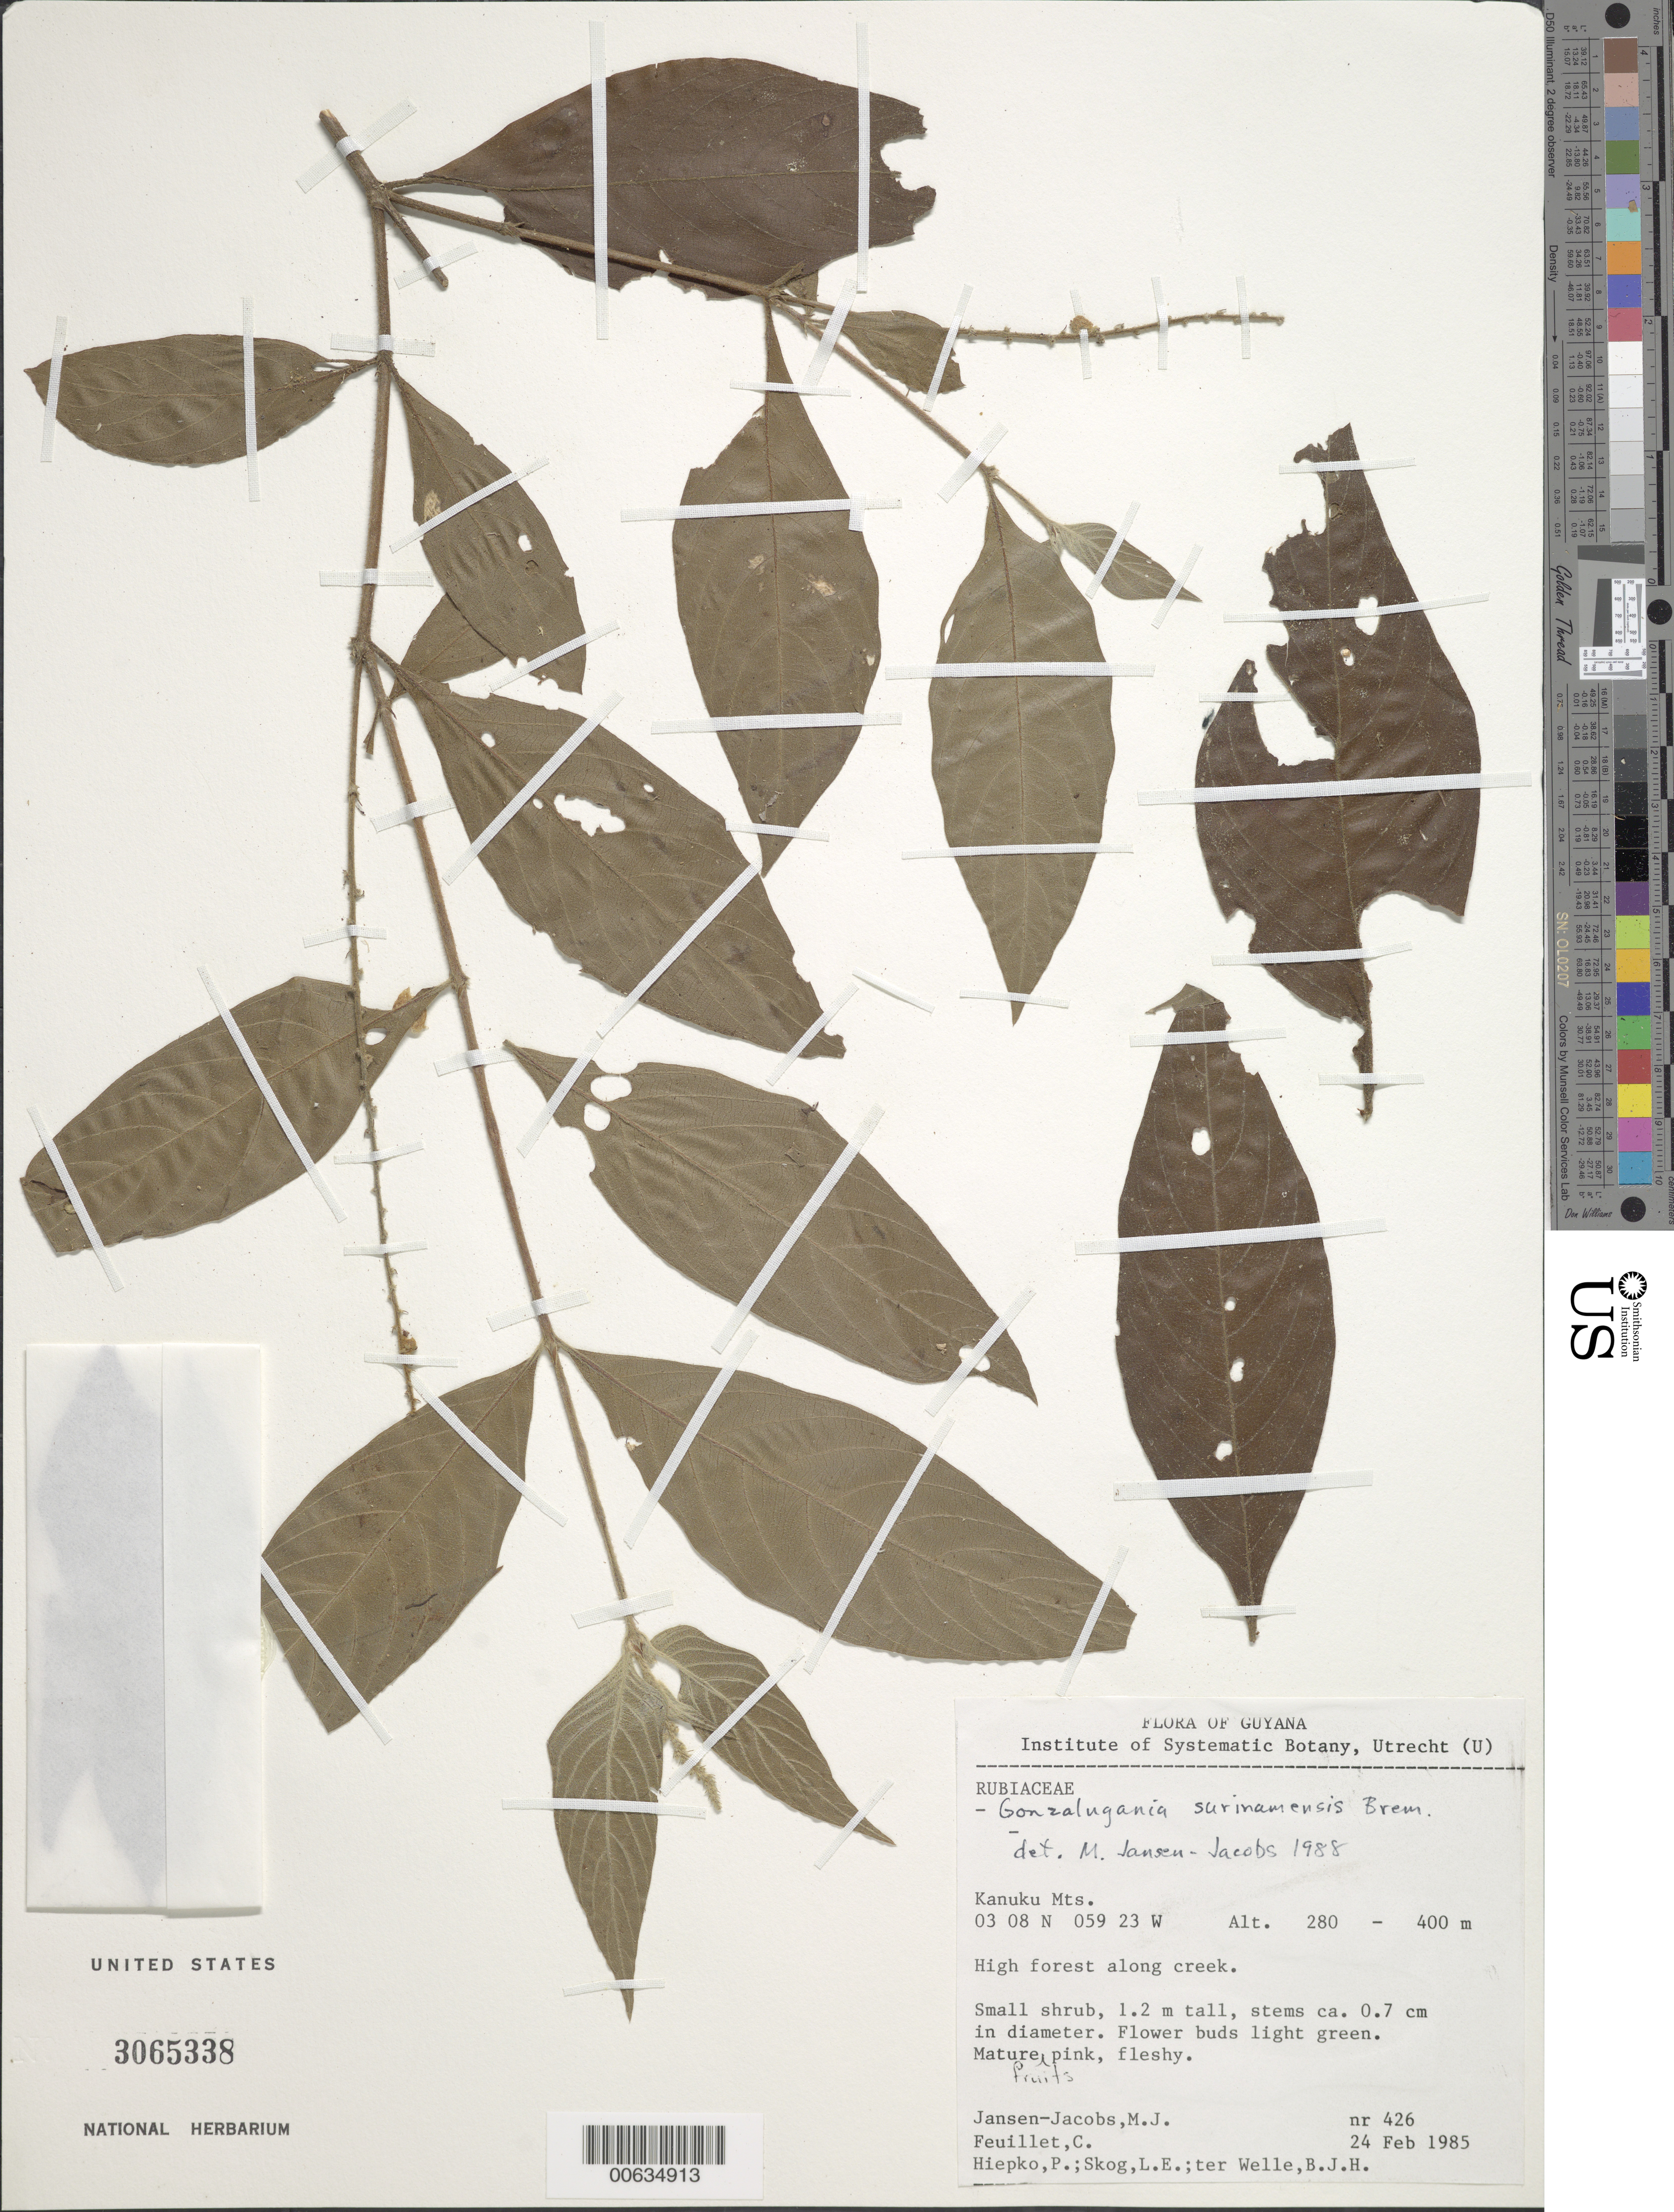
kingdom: Plantae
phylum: Tracheophyta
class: Magnoliopsida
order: Gentianales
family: Rubiaceae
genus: Gonzalagunia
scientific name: Gonzalagunia surinamensis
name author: Bremek.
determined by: Jansen-Jacobs, M. J., (U), Nationaal Herbarium Nederland, Utrecht University branch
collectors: M. J. Jansen-Jacobs, C. Feuillet, P. H. Hiepko, L. E. Skog & B. Welle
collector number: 426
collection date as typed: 24-Feb-85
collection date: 1985-02-24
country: Guyana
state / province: U. Takutu-U. Essequibo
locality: Kanuku Mts.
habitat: High forest along creek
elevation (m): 280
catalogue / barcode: US 3065338